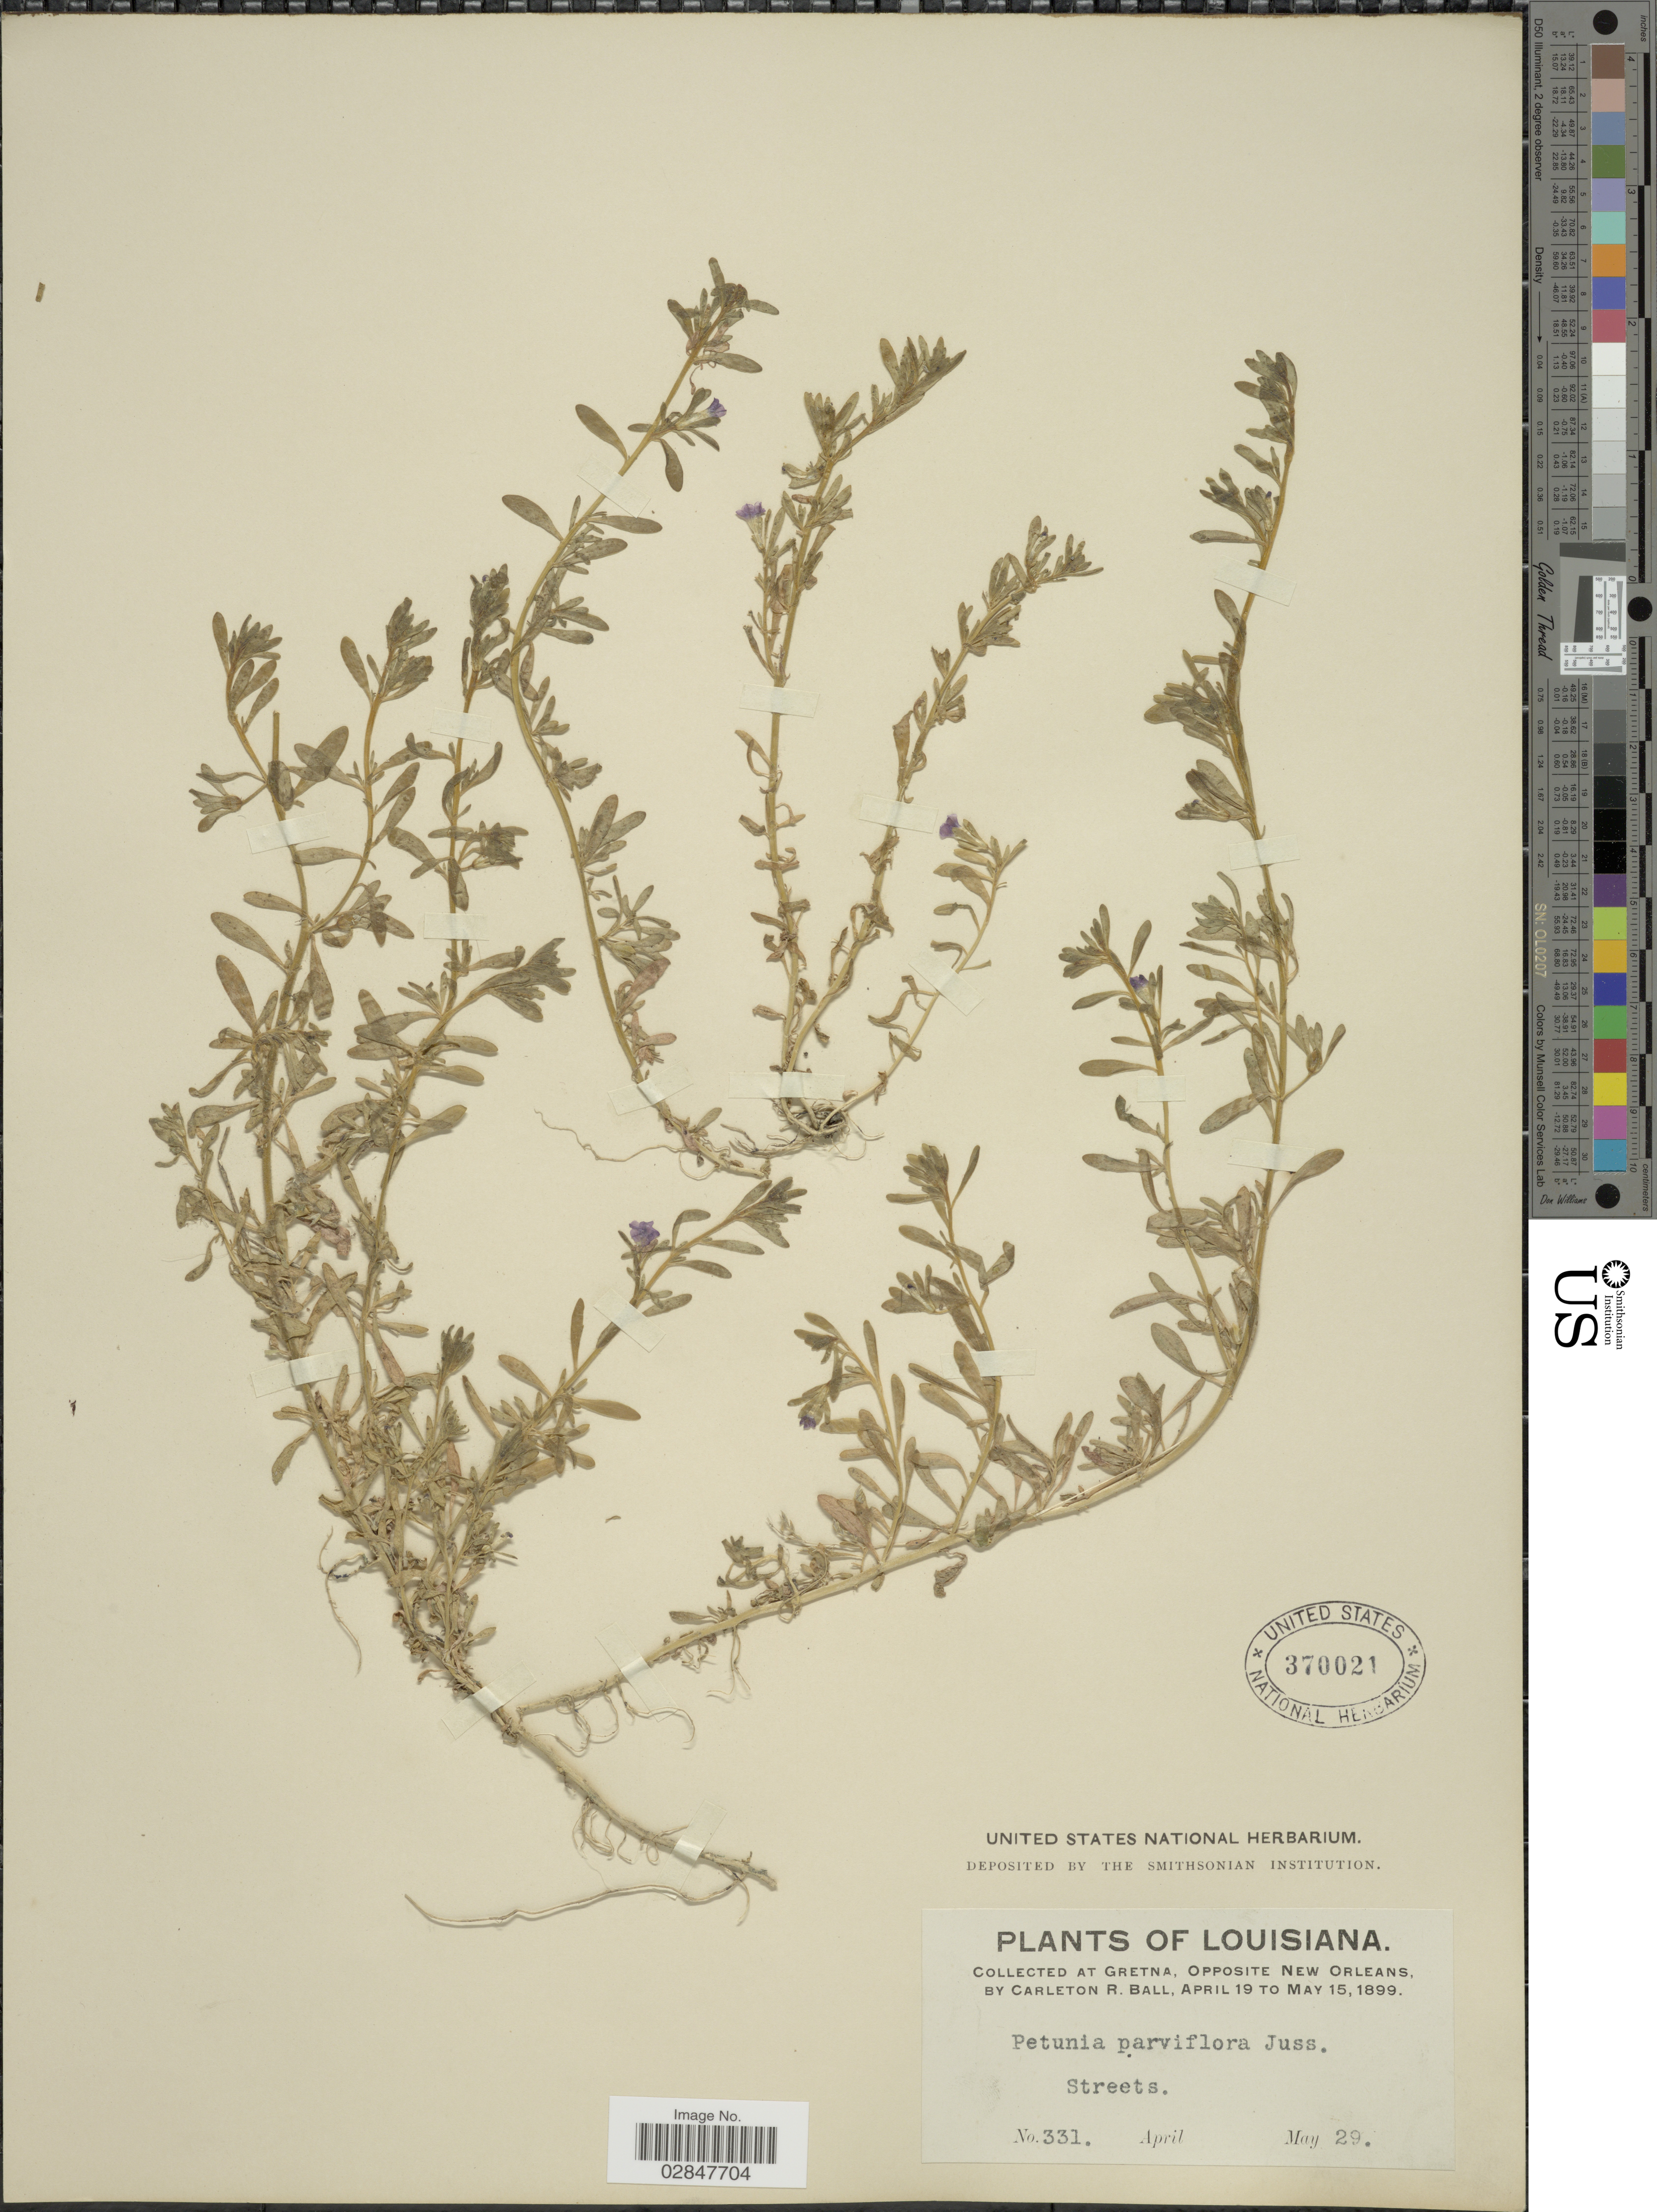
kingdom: Plantae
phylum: Tracheophyta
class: Magnoliopsida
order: Solanales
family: Solanaceae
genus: Petunia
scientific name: Petunia parviflora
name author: Juss.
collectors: C. R. Ball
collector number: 331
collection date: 1899-05-29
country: United States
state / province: Louisiana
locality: At Gretna, Opposite New Orleans. Streets.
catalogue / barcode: US 370021